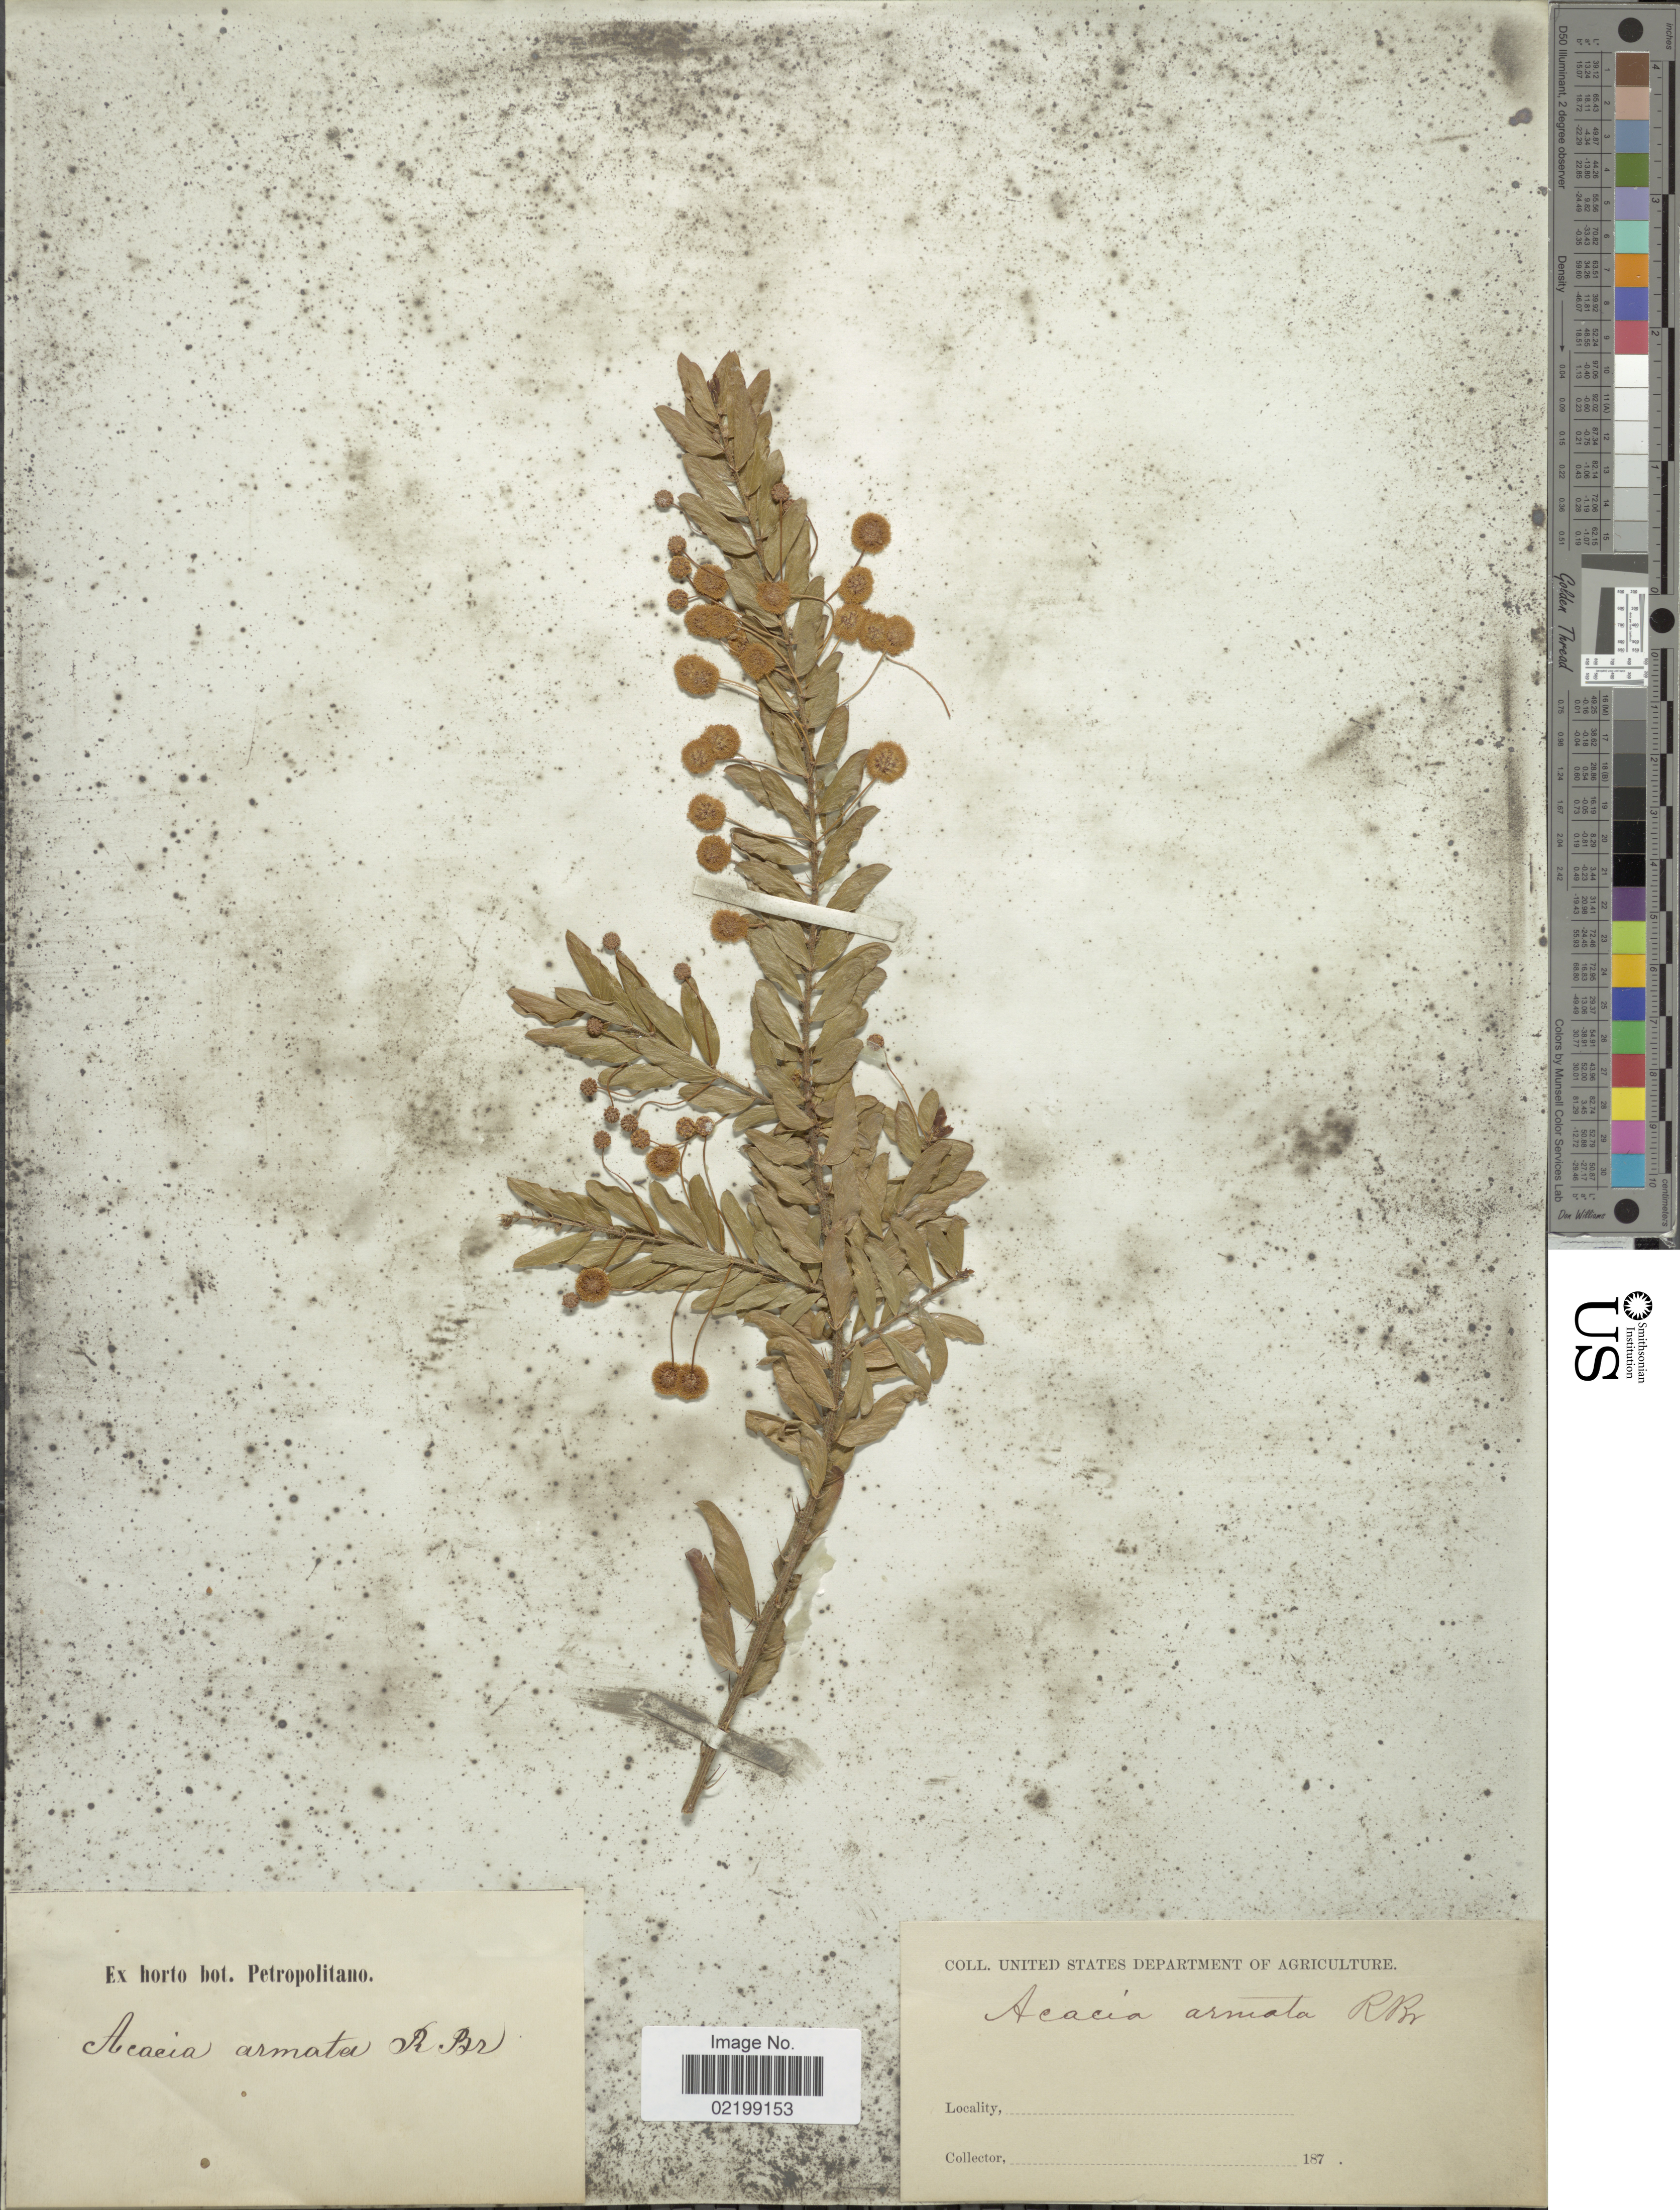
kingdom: Plantae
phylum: Tracheophyta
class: Magnoliopsida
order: Fabales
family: Fabaceae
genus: Acacia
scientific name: Acacia paradoxa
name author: Chiov.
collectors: ex Horto Bot. Petropolitano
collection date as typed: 187